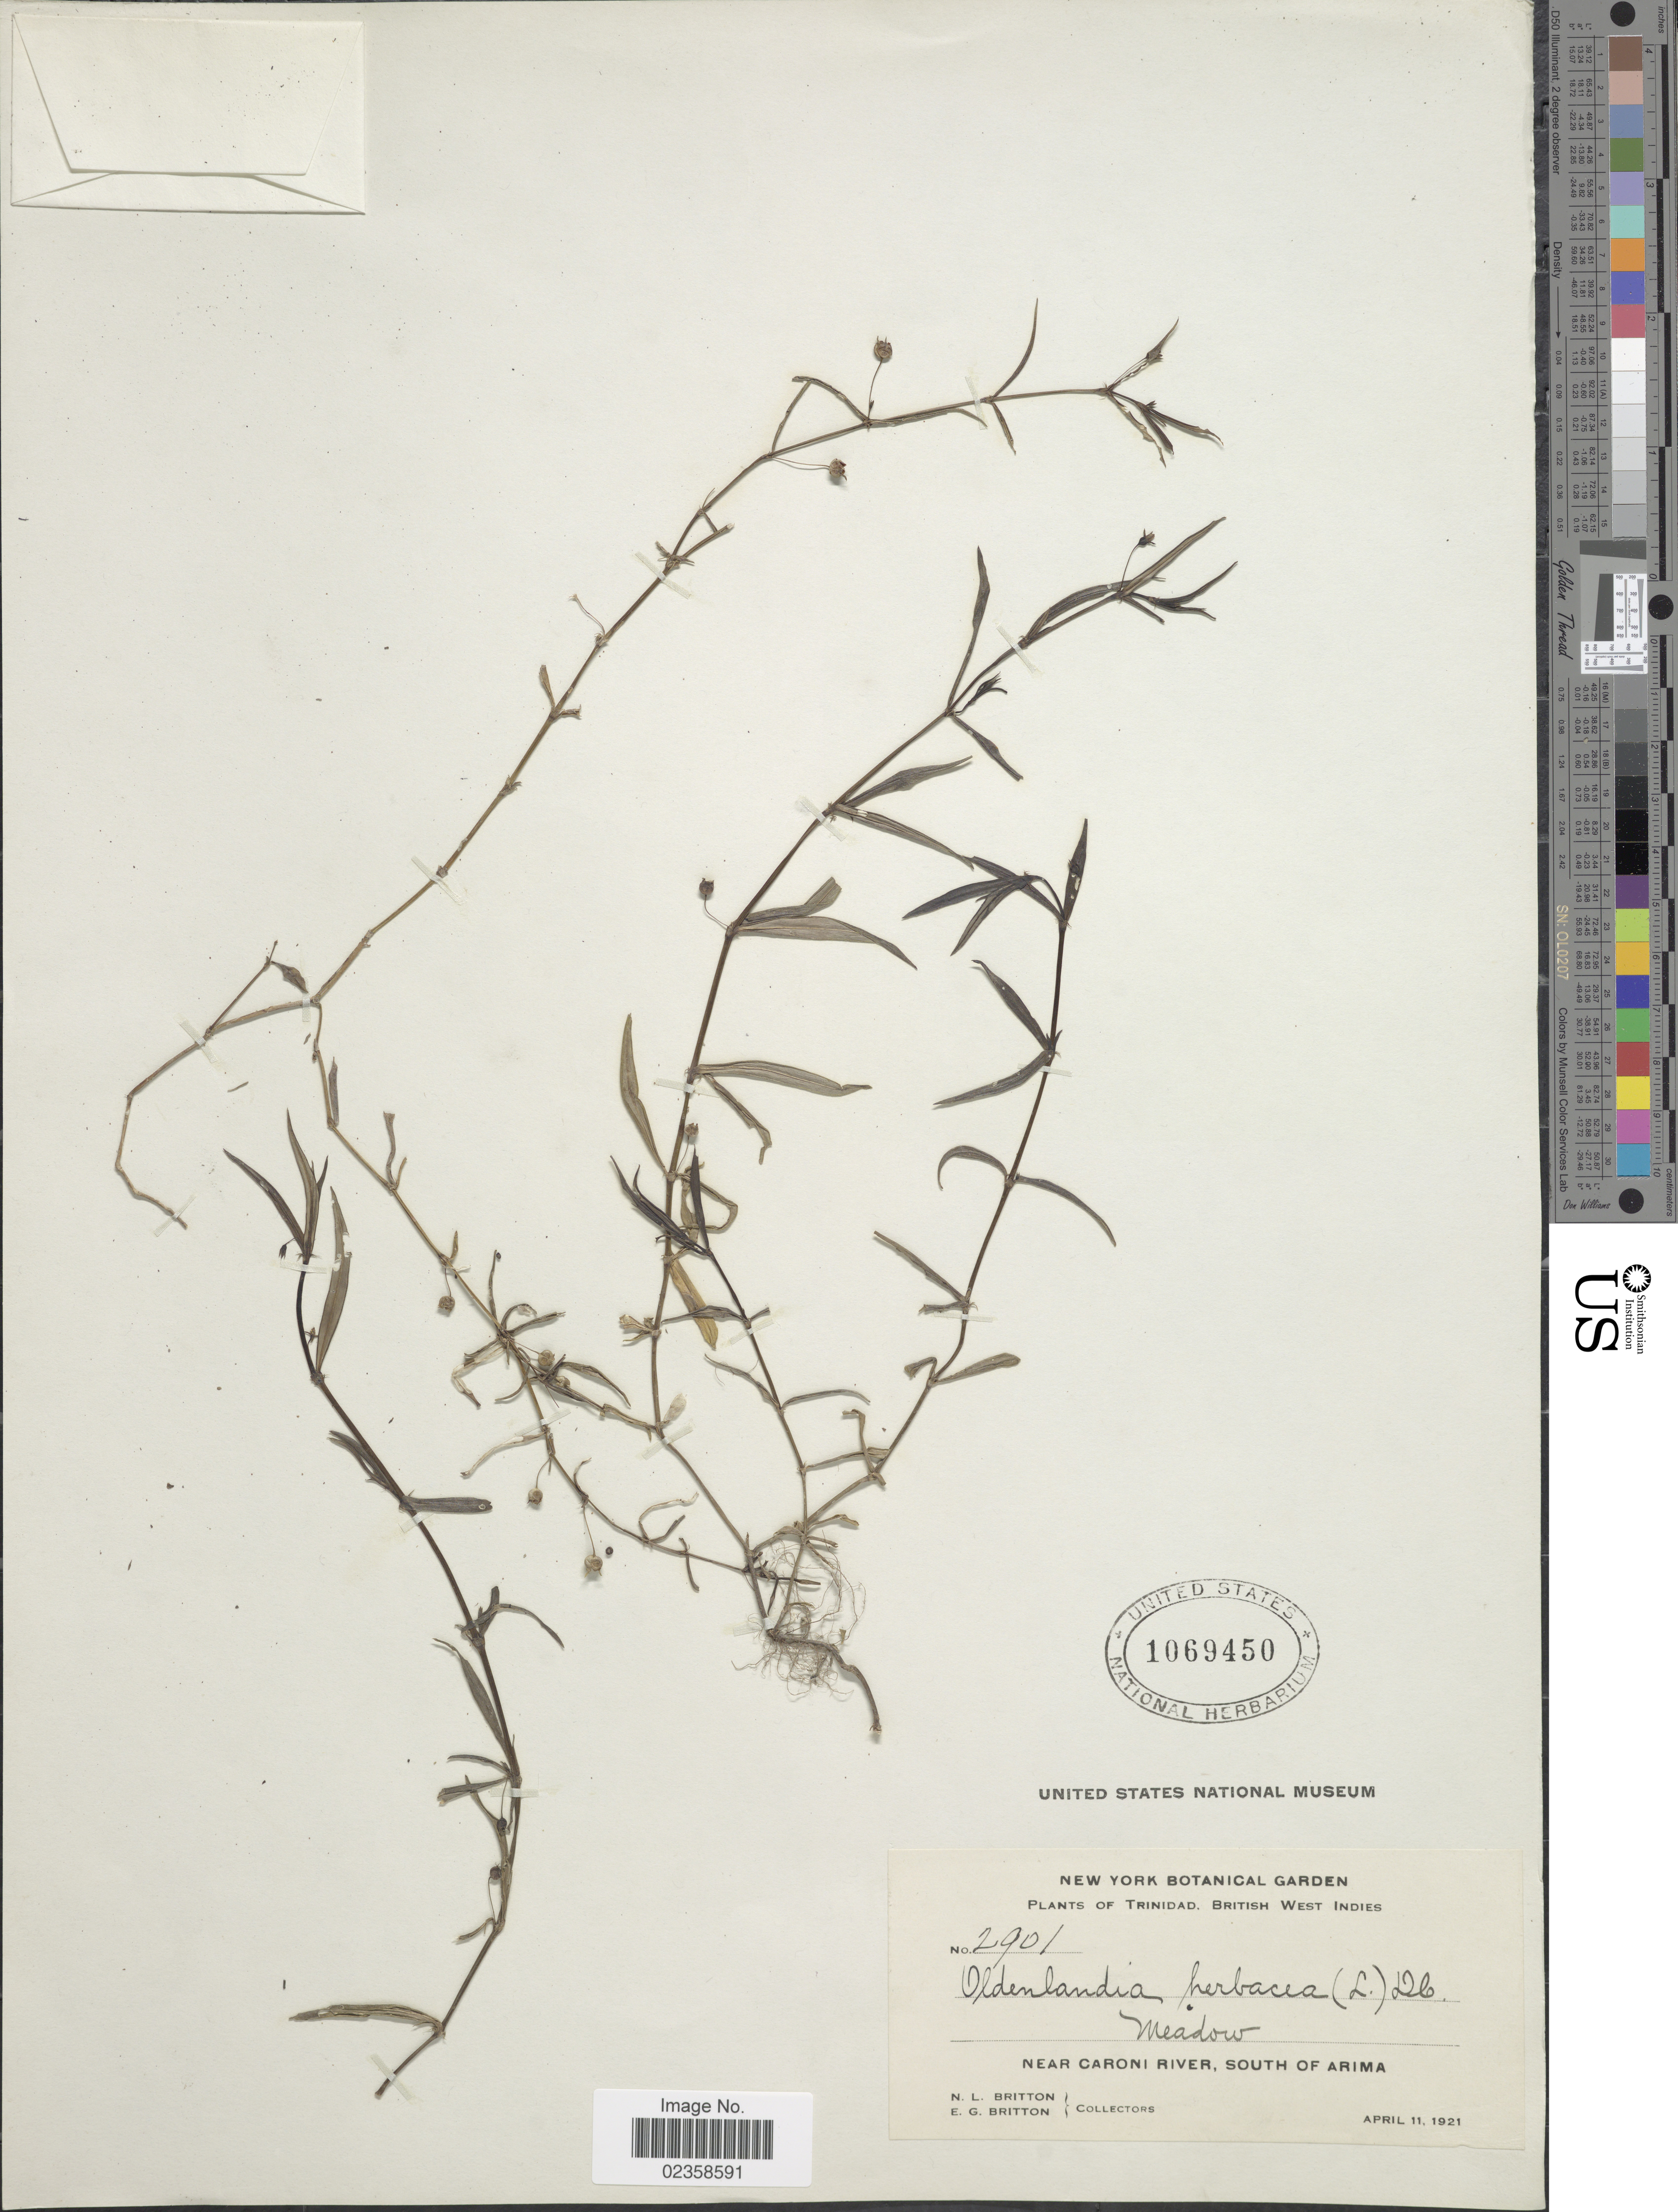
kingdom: Plantae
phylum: Tracheophyta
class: Magnoliopsida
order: Gentianales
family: Rubiaceae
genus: Oldenlandia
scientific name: Oldenlandia herbacea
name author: (L.) Roxb.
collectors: N. Britton & E. G. Britton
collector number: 2901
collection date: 1921-04-11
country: Trinidad and Tobago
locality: Trinidad, British West Indies, Near Caroni River, South of Arima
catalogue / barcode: US 1069450